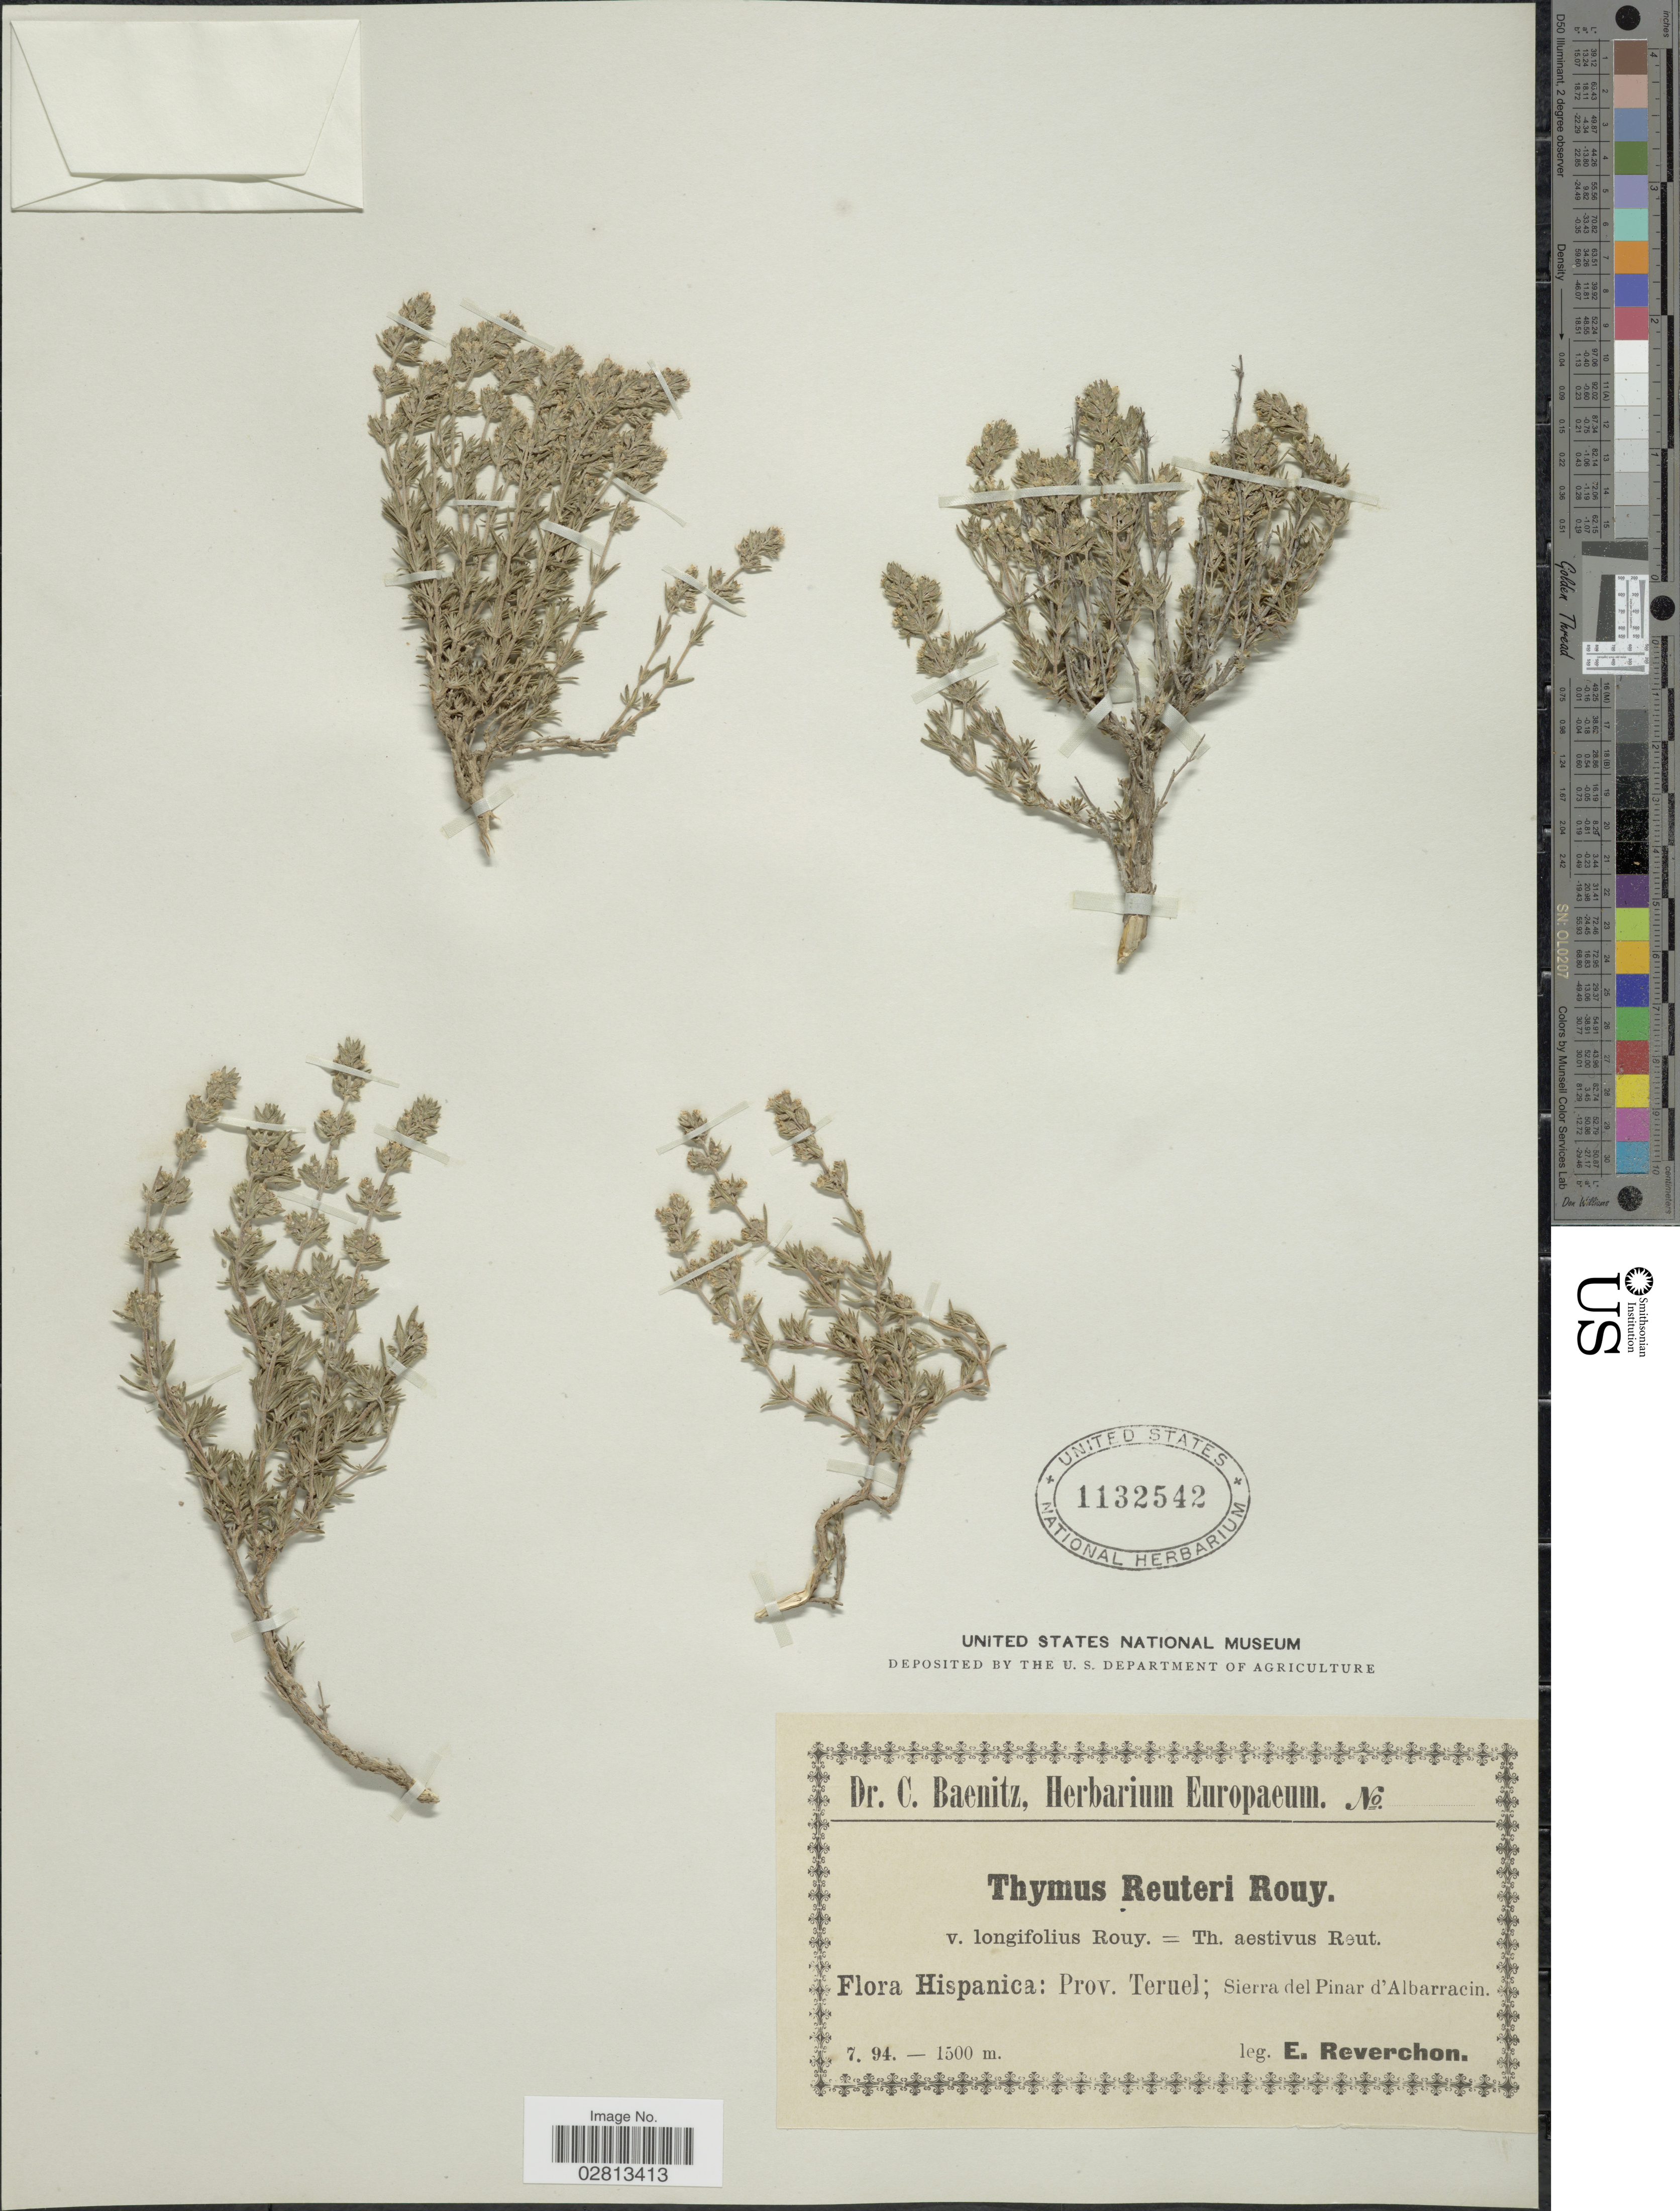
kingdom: Plantae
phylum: Tracheophyta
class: Magnoliopsida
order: Lamiales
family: Lamiaceae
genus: Thymus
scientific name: Thymus reuteri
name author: Rouy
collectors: E. Reverchon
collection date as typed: Transcribed d/m/y: /7/94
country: Spain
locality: Hispanica: Prov. Teruel; Sierra del Pinar d' Albarracin.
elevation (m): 1500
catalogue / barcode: US 1132542